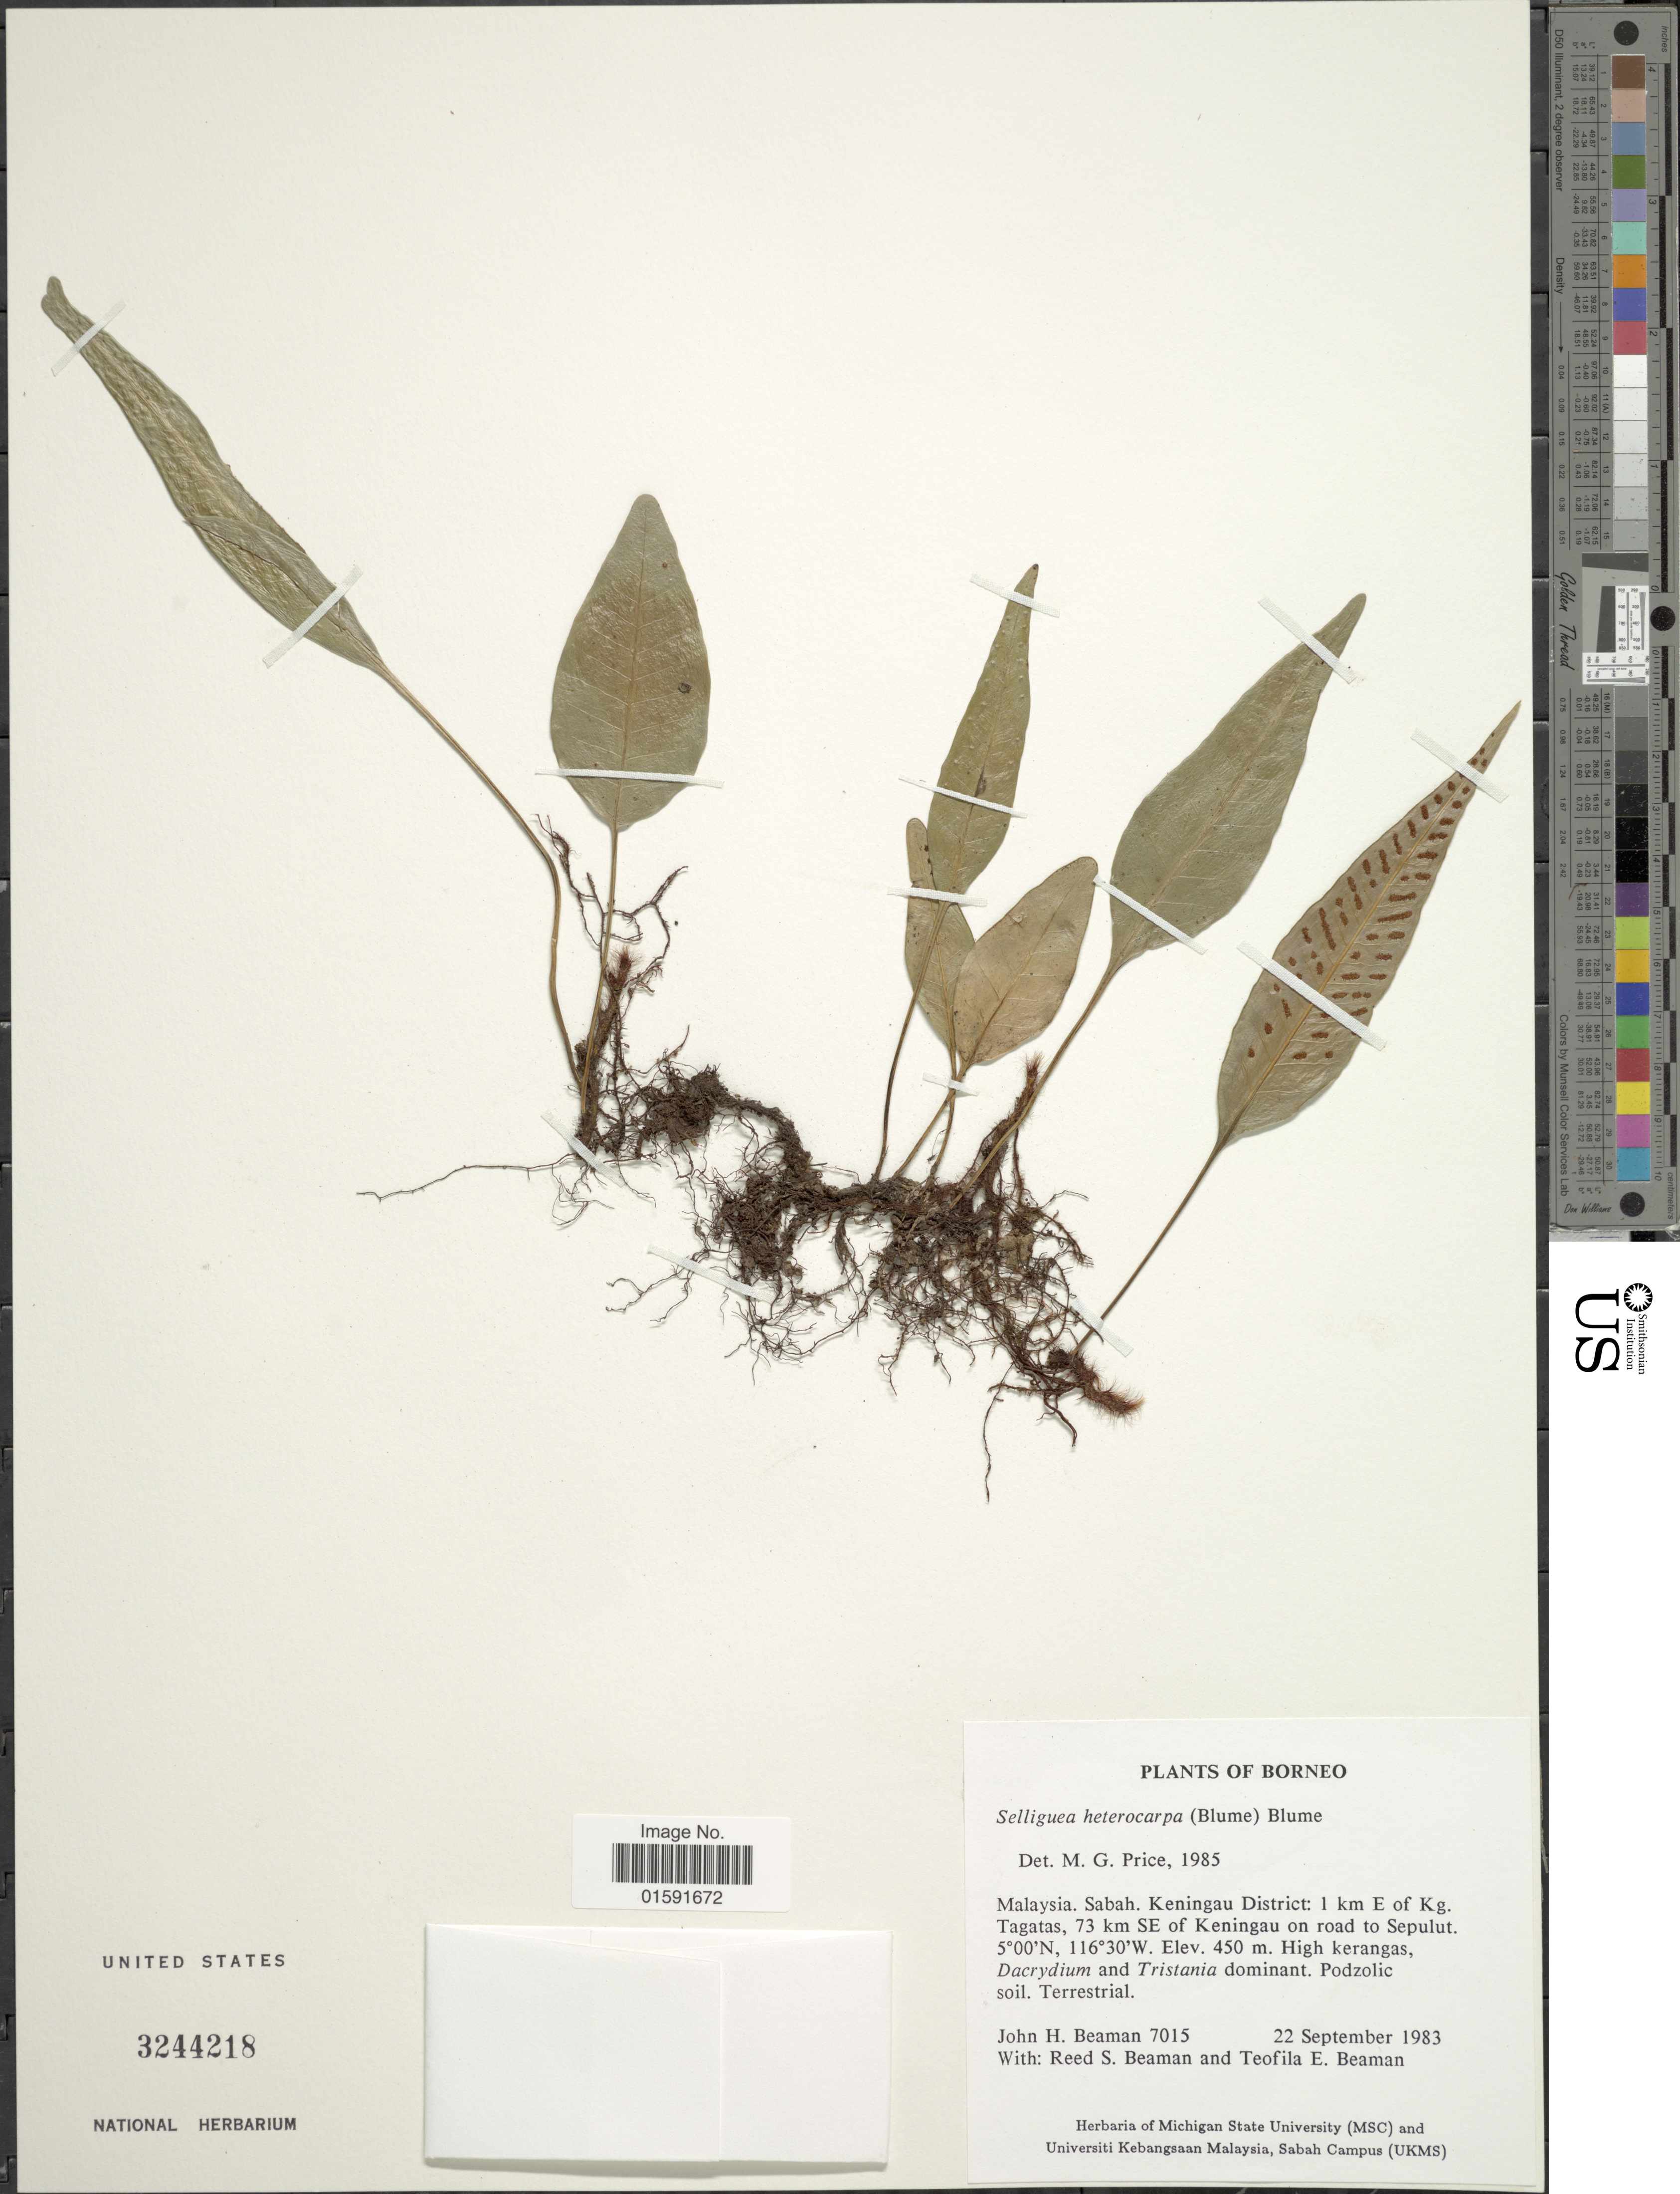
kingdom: Plantae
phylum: Tracheophyta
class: Polypodiopsida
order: Polypodiales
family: Polypodiaceae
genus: Selliguea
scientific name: Selliguea heterocarpa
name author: (Blume) Blume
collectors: J. H. Beaman, R. S. Beaman & T. E. Beaman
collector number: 7015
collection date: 1983-09-22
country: Malaysia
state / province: Sabah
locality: Keningau District; 1 Km E of Kg, Tagatas 73 km SE of Keningau on road to Sepulut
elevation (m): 450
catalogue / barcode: US 3244218